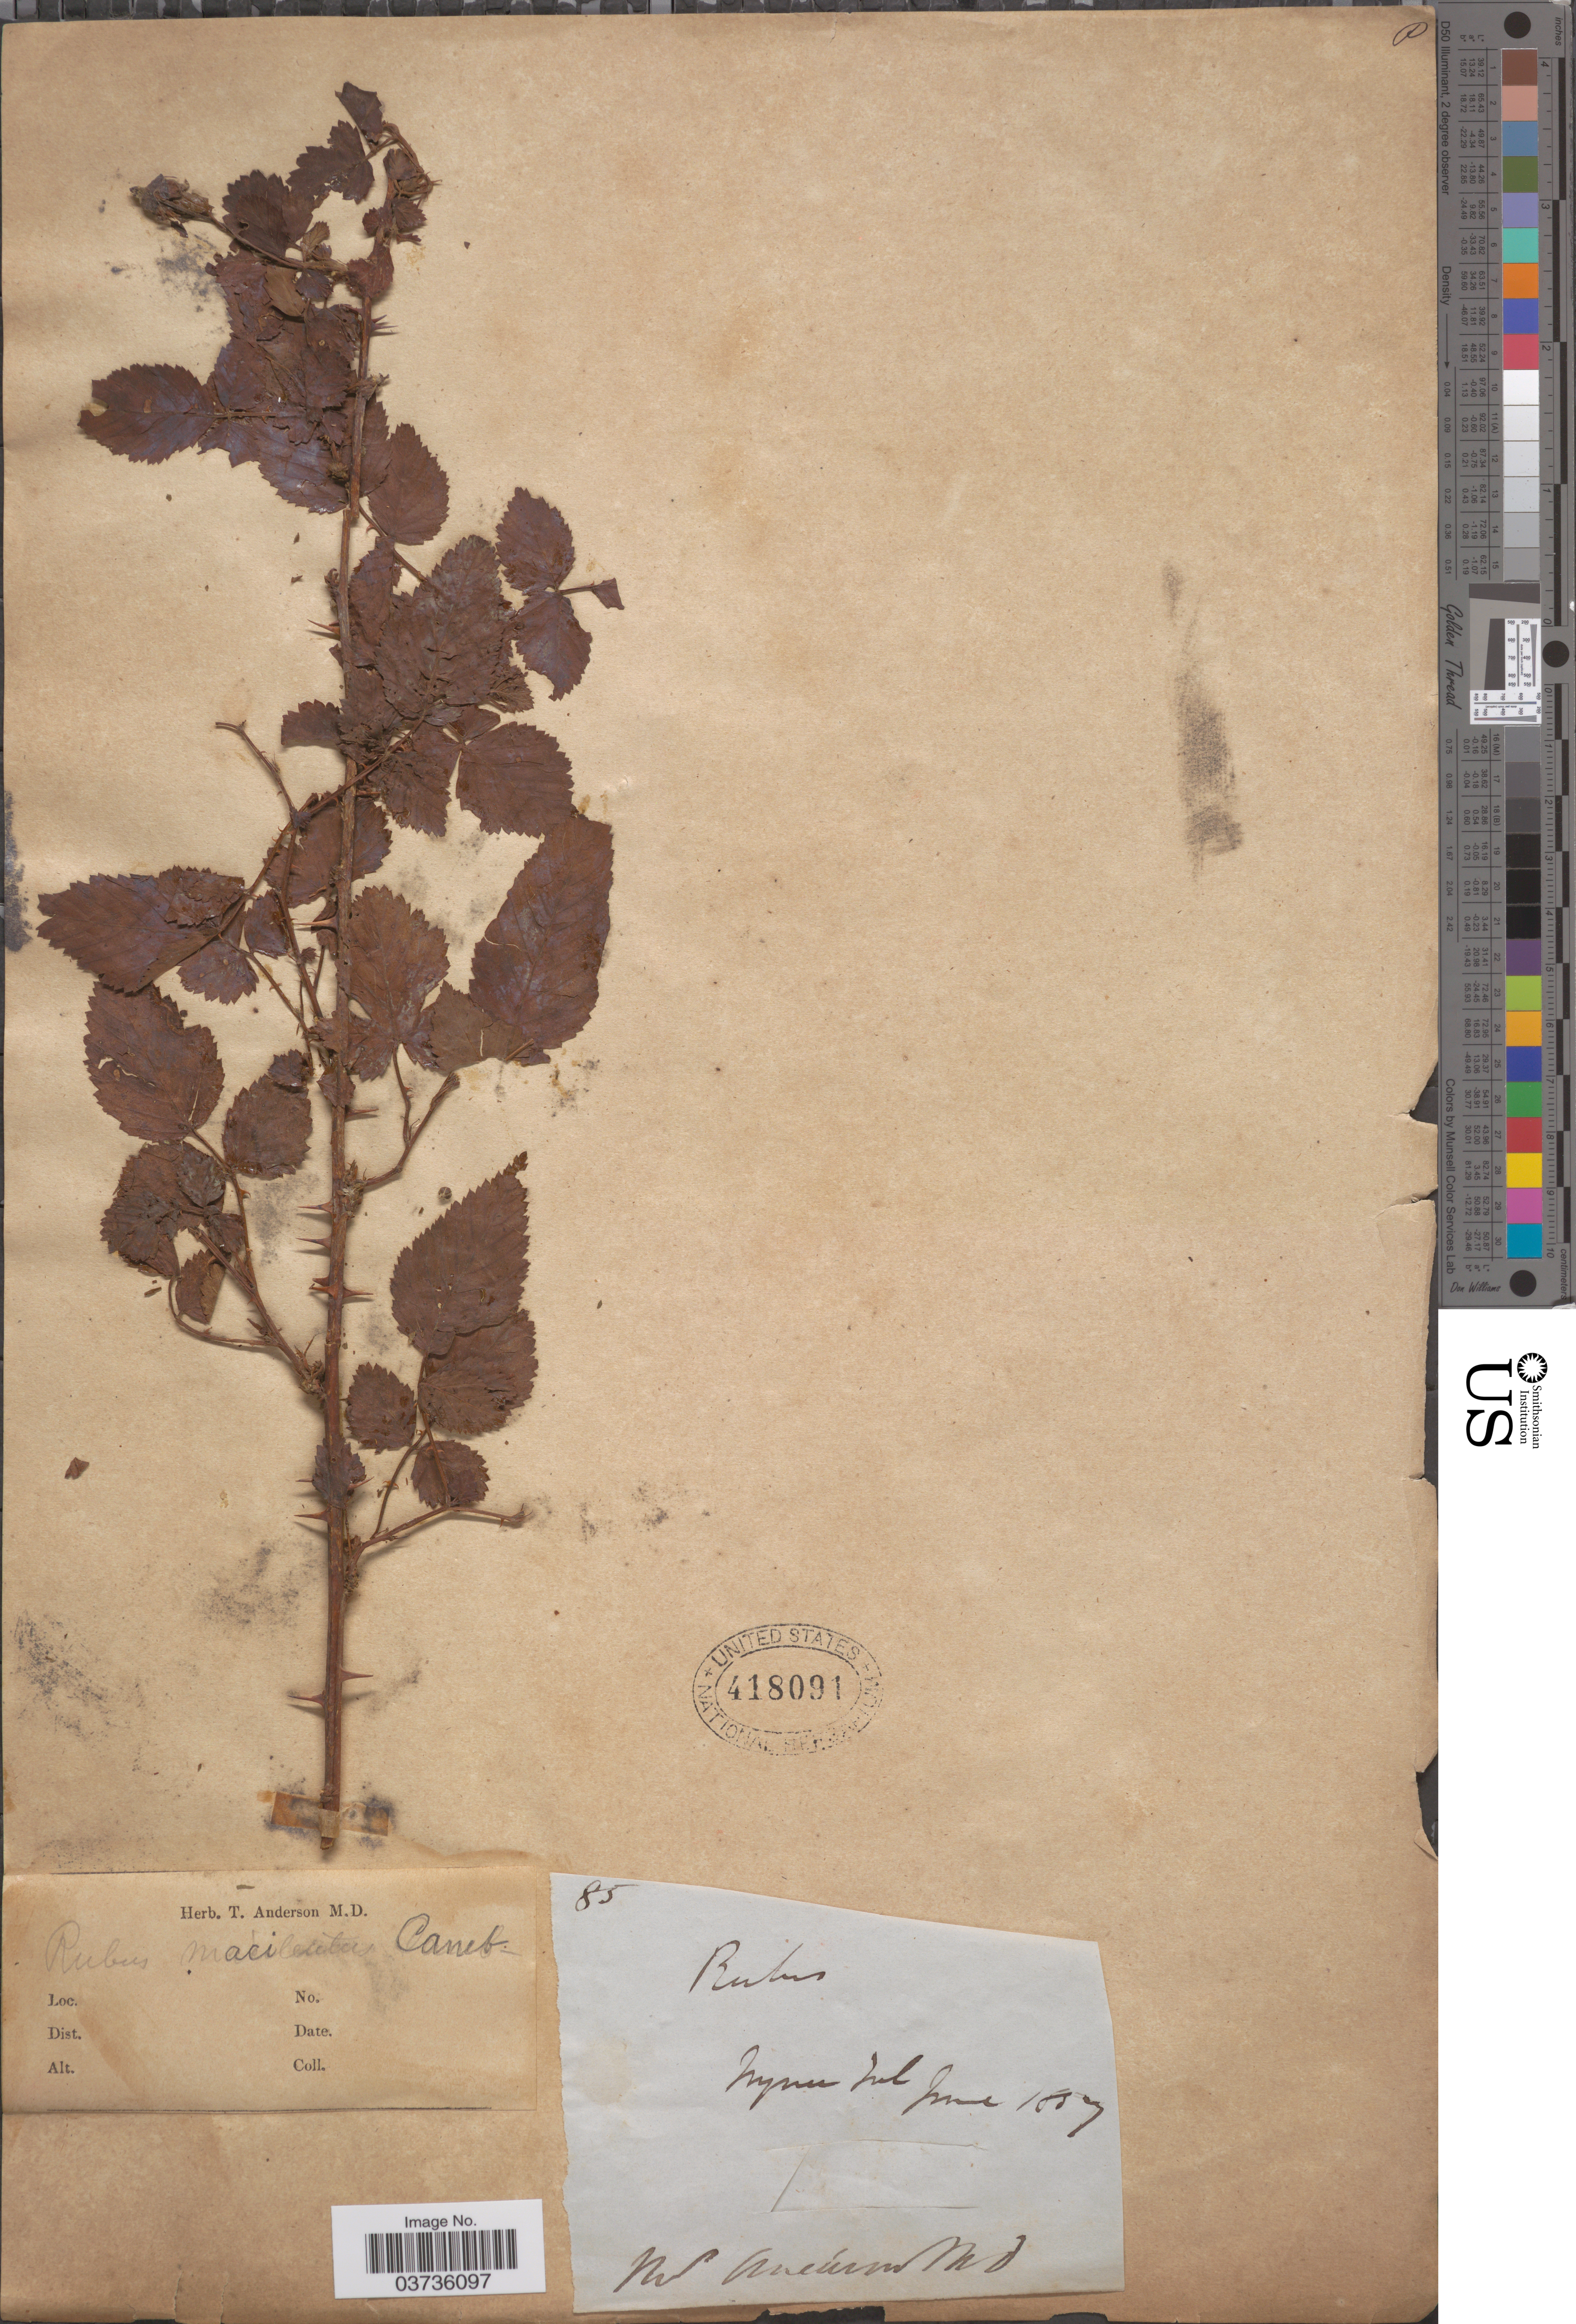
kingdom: Plantae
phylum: Tracheophyta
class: Magnoliopsida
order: Rosales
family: Rosaceae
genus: Rubus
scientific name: Rubus macilentus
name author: Jacquem. ex Cambess.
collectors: Ex Herb. T. Anderson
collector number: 85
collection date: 1857-06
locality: Nyusu Isl. [interpreted]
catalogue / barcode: US 418091